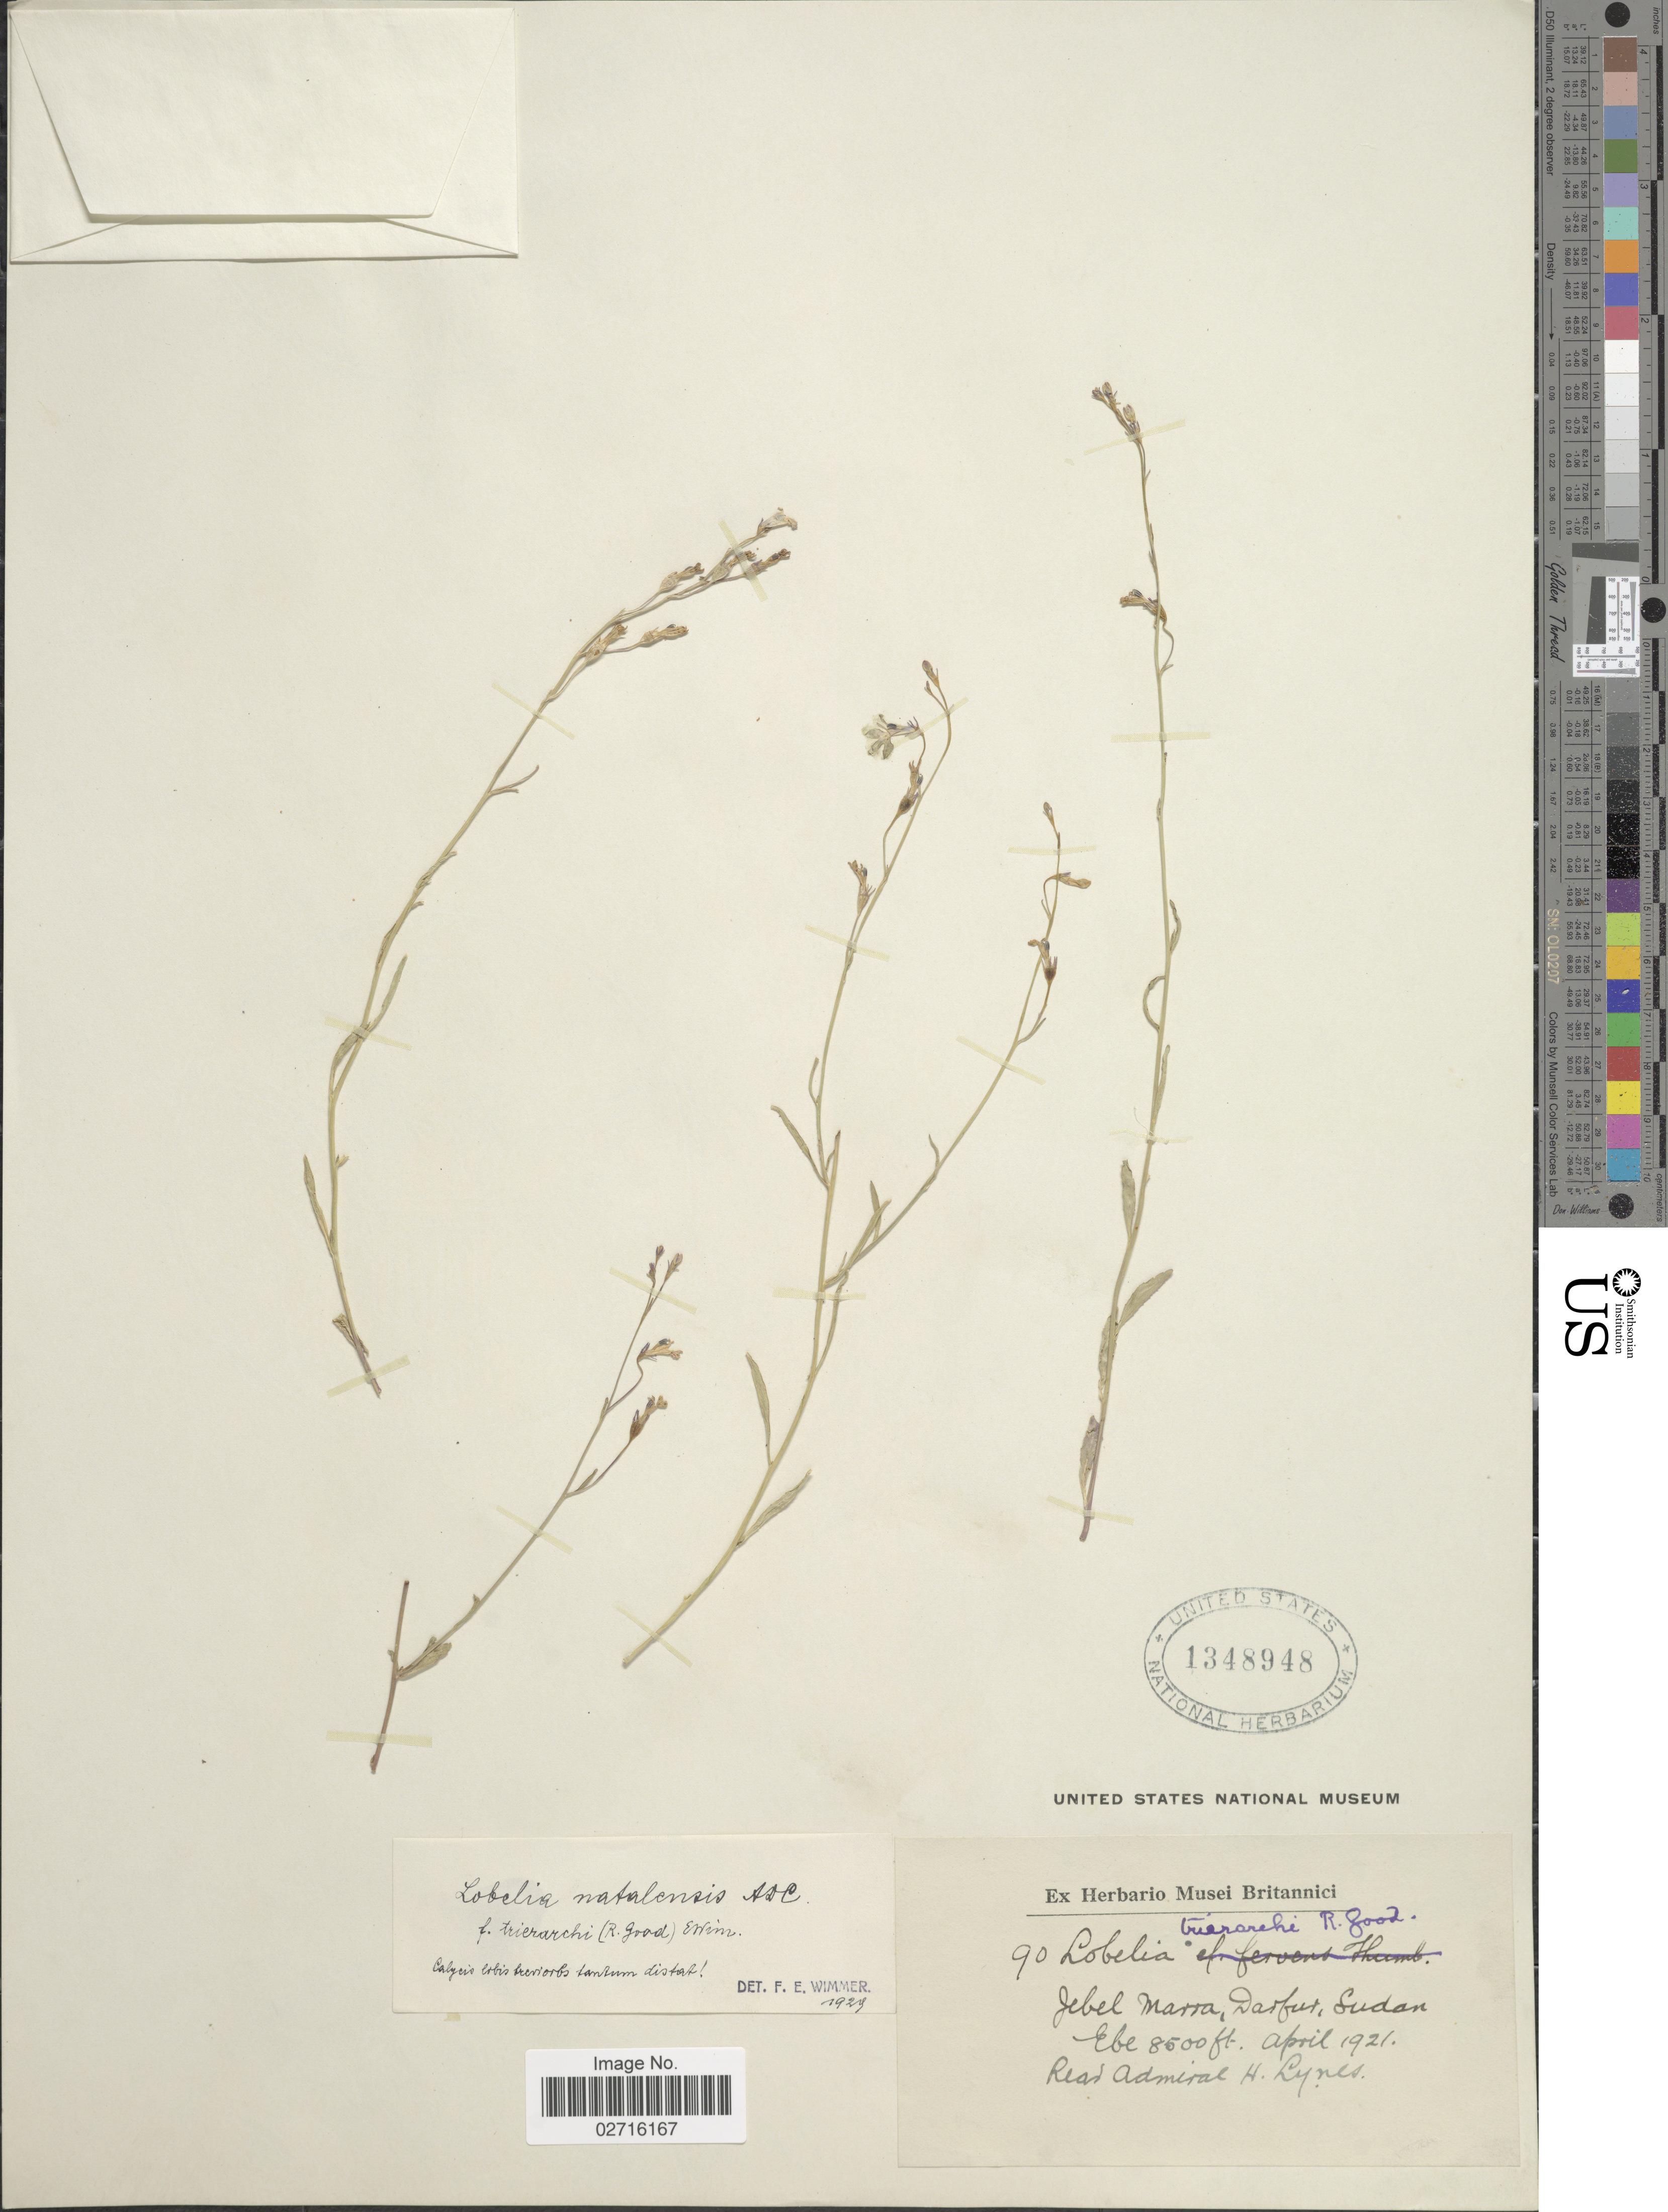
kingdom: Plantae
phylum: Tracheophyta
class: Magnoliopsida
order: Asterales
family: Campanulaceae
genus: Lobelia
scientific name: Lobelia natalensis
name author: A. DC.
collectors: H. Lynes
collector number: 90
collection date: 1921-04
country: Sudan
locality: Jebel Marra, Darfurt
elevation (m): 2591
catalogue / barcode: US 1348948